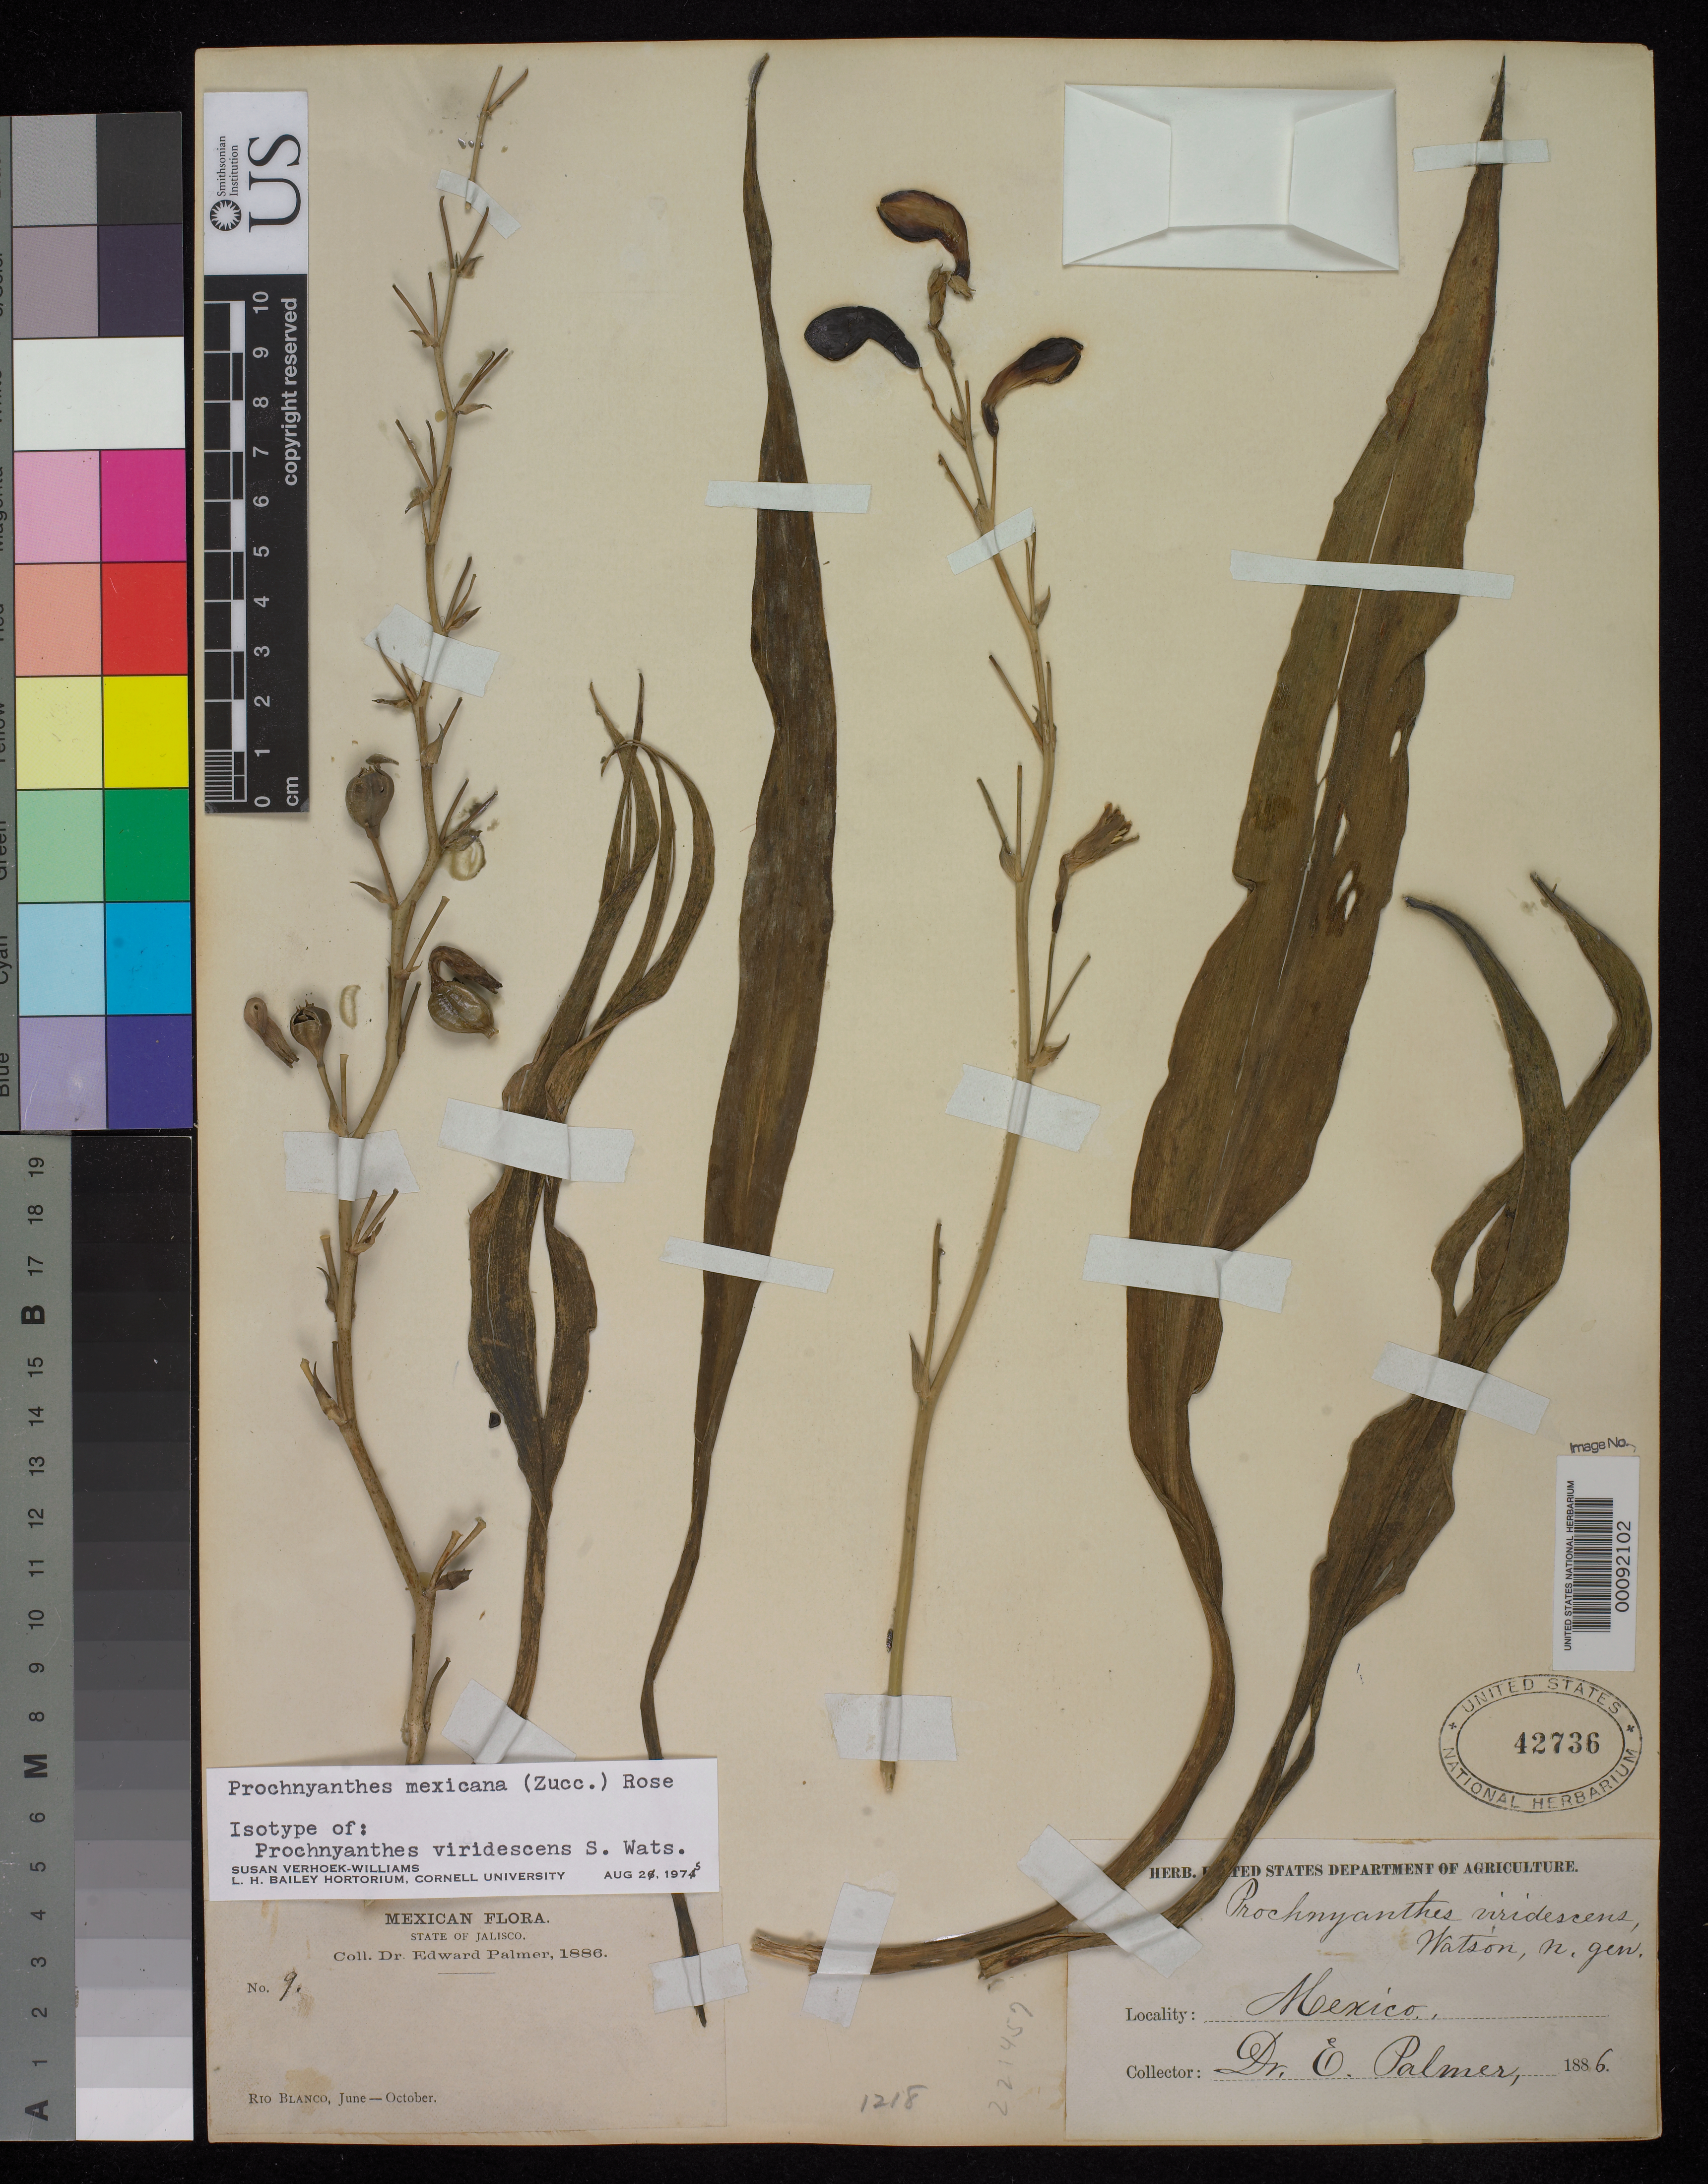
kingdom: Plantae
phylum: Tracheophyta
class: Liliopsida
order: Asparagales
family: Asparagaceae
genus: Prochnyanthes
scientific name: Prochnyanthes viridescens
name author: S. Watson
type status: Isotype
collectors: E. Palmer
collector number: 9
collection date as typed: Jun 1886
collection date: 1886-06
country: Mexico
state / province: Jalisco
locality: Rio Blanco.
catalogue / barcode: US 42736